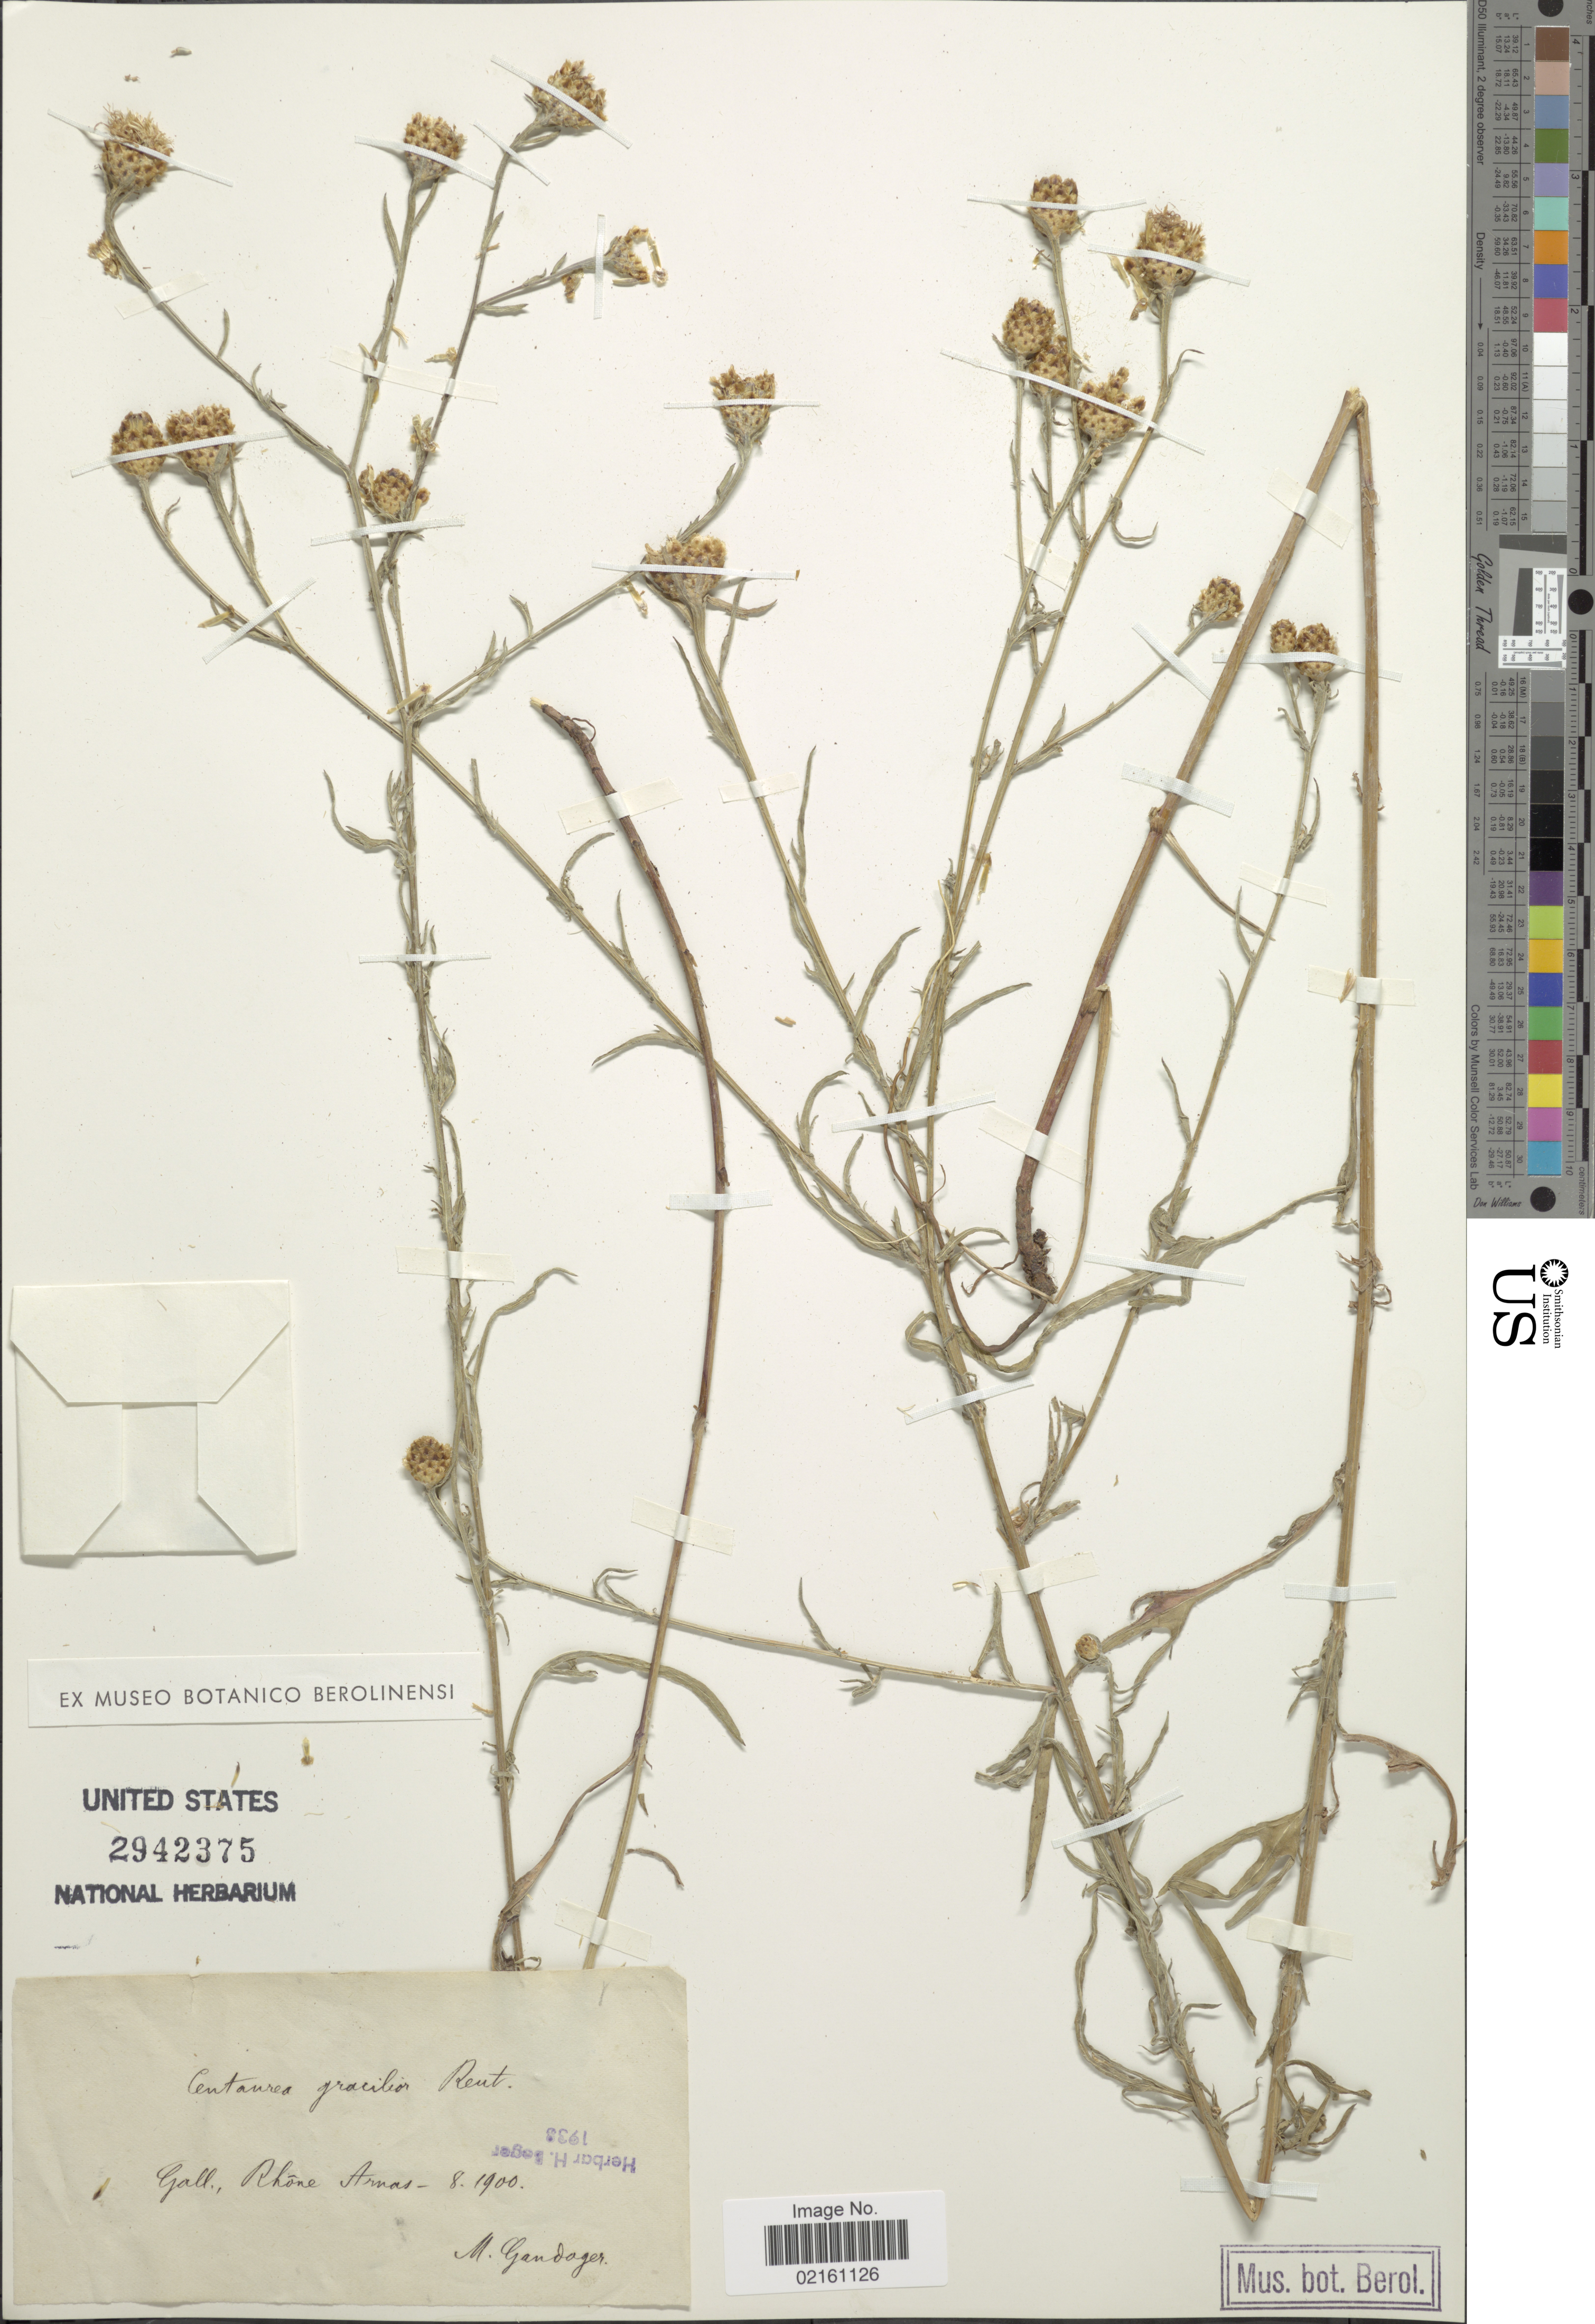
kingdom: Plantae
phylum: Tracheophyta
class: Magnoliopsida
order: Asterales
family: Asteraceae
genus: Centaurea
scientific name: Centaurea jacea subsp. gaudinii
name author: (Boiss. & Reut.) Gremli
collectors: M. Gandoger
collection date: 1900-08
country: France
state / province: Auvergne-Rhône-Alpes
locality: Gall., Rhone Arnas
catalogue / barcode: US 2942375